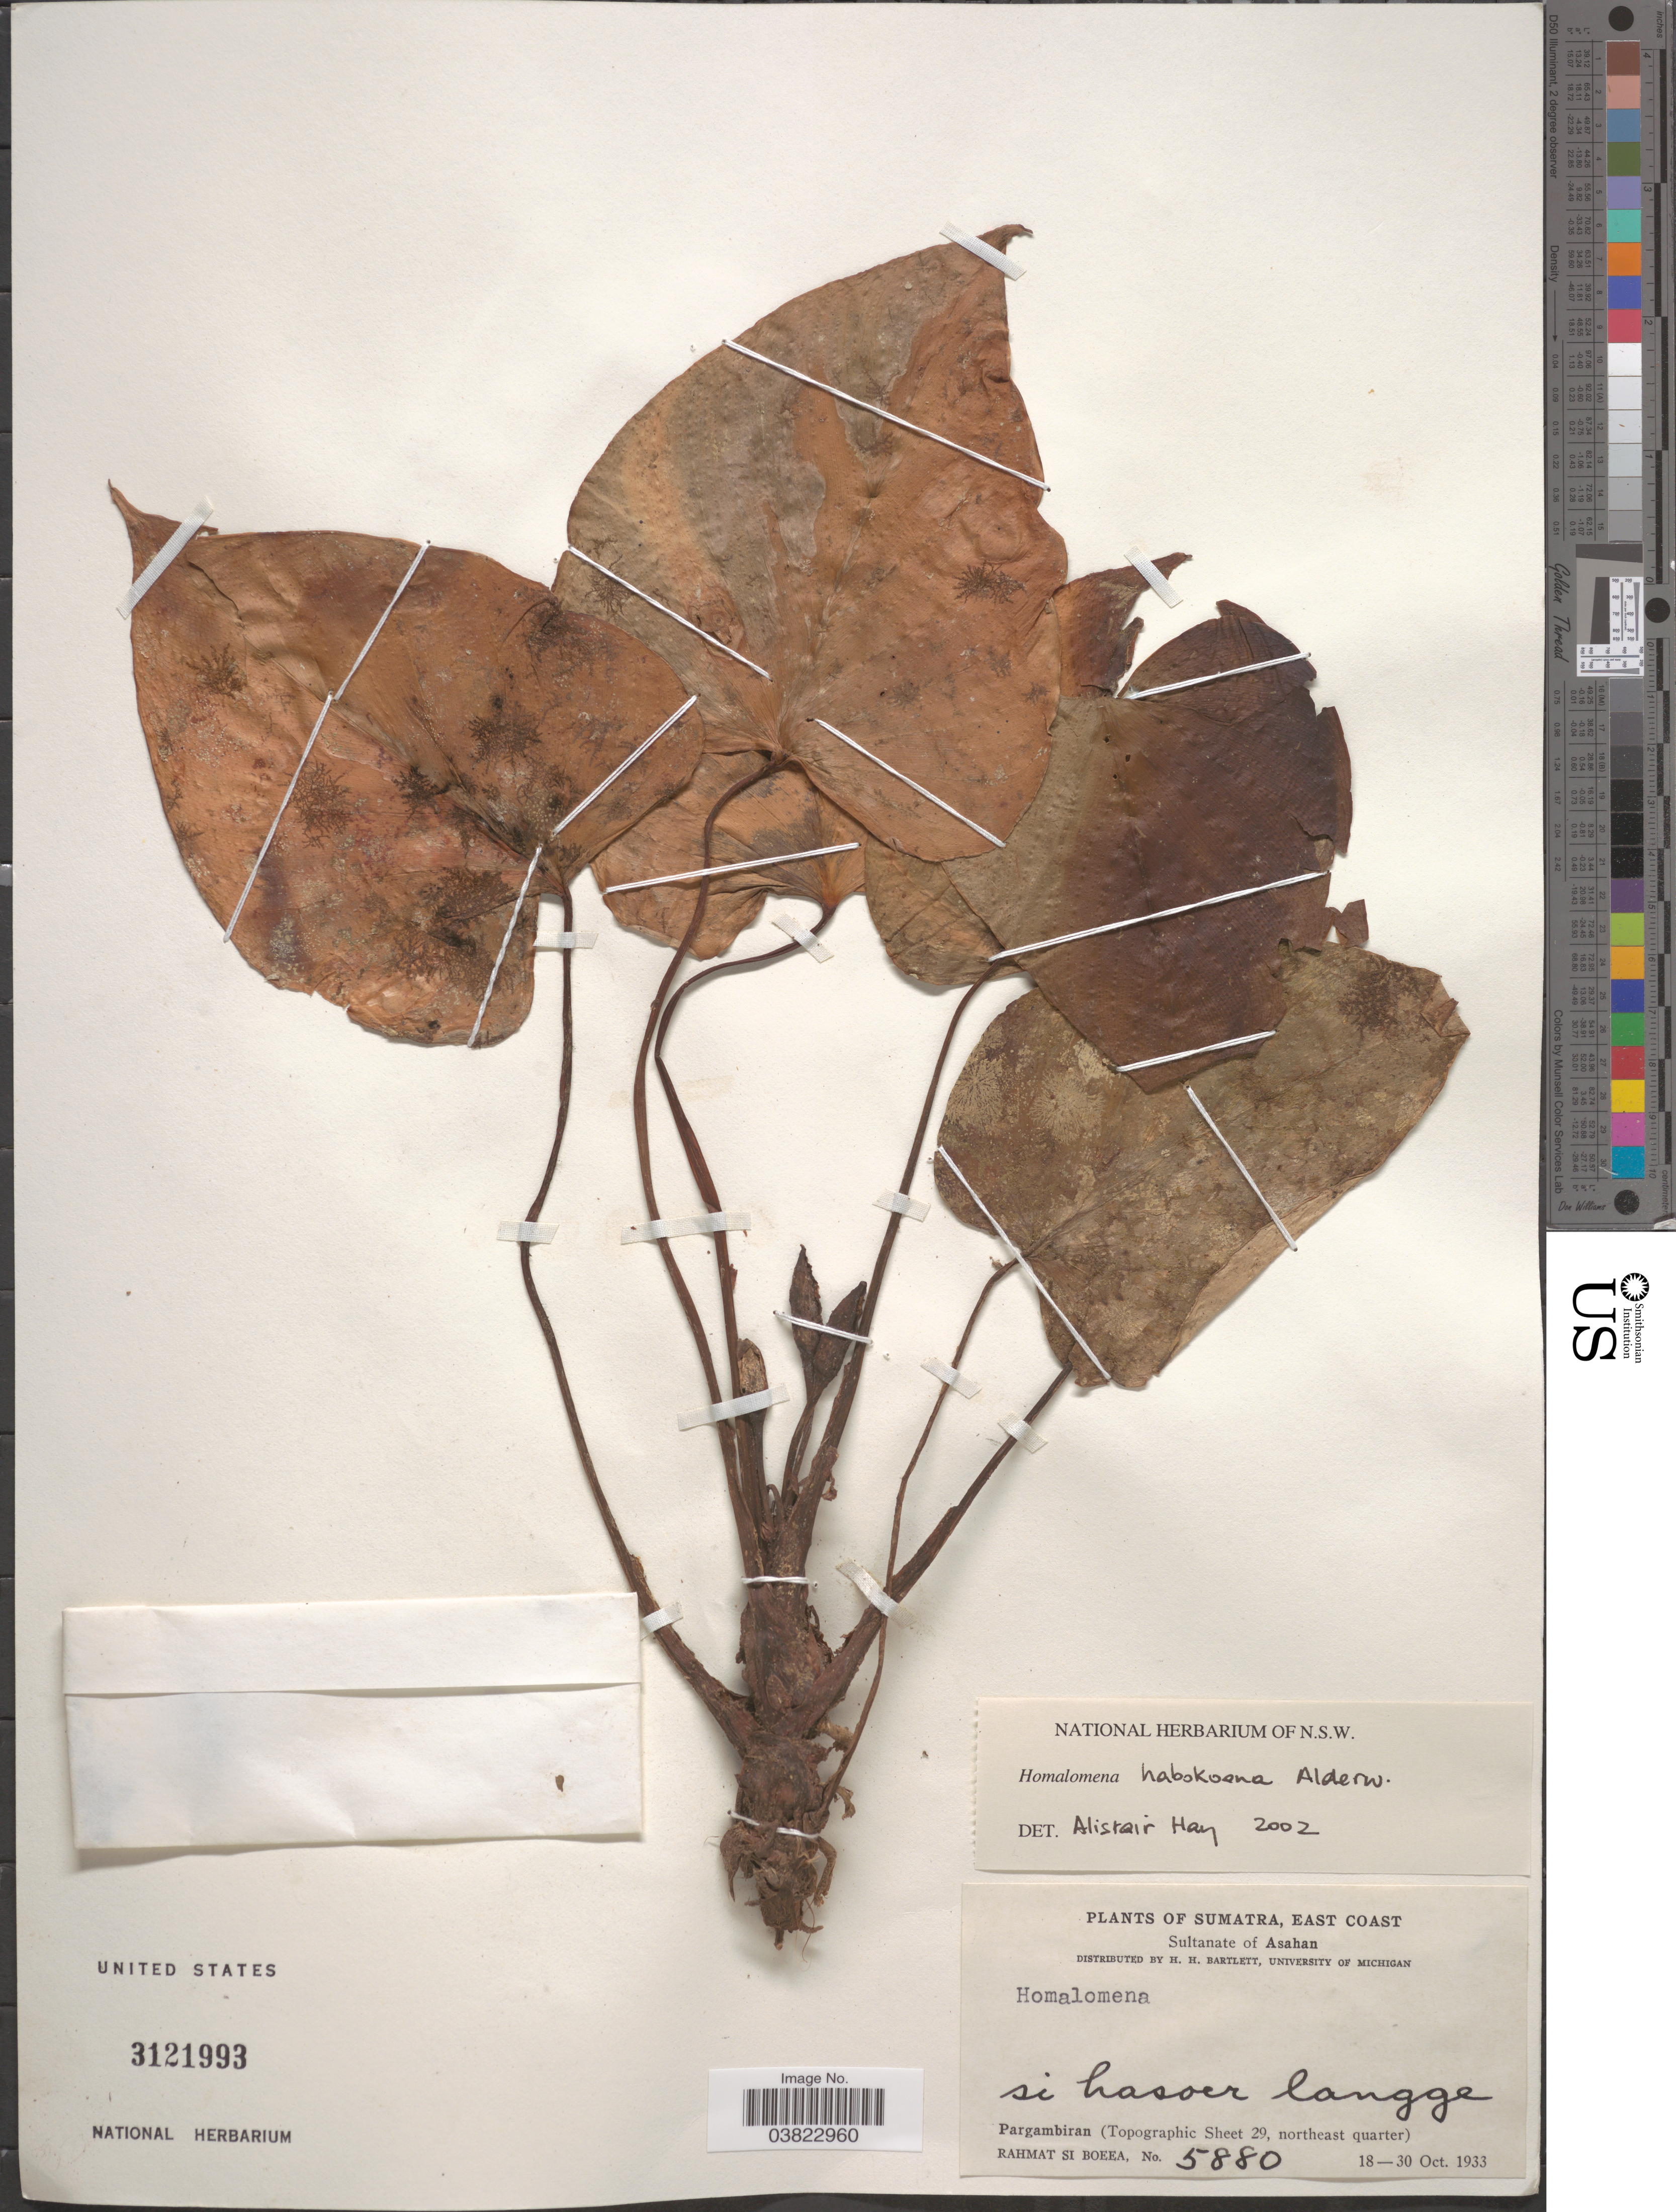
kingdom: Plantae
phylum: Tracheophyta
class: Liliopsida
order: Alismatales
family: Araceae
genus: Homalomena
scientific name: Homalomena habokoana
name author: Alderw.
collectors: Rahmat Si Boeea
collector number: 5880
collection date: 1933-10-18/1933-10-30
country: Indonesia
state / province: Sumatra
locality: East Coast. Sultanate of Asahan. Pargambiran (Topographic Sheet 29, northeast quarter).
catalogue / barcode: US 3121993